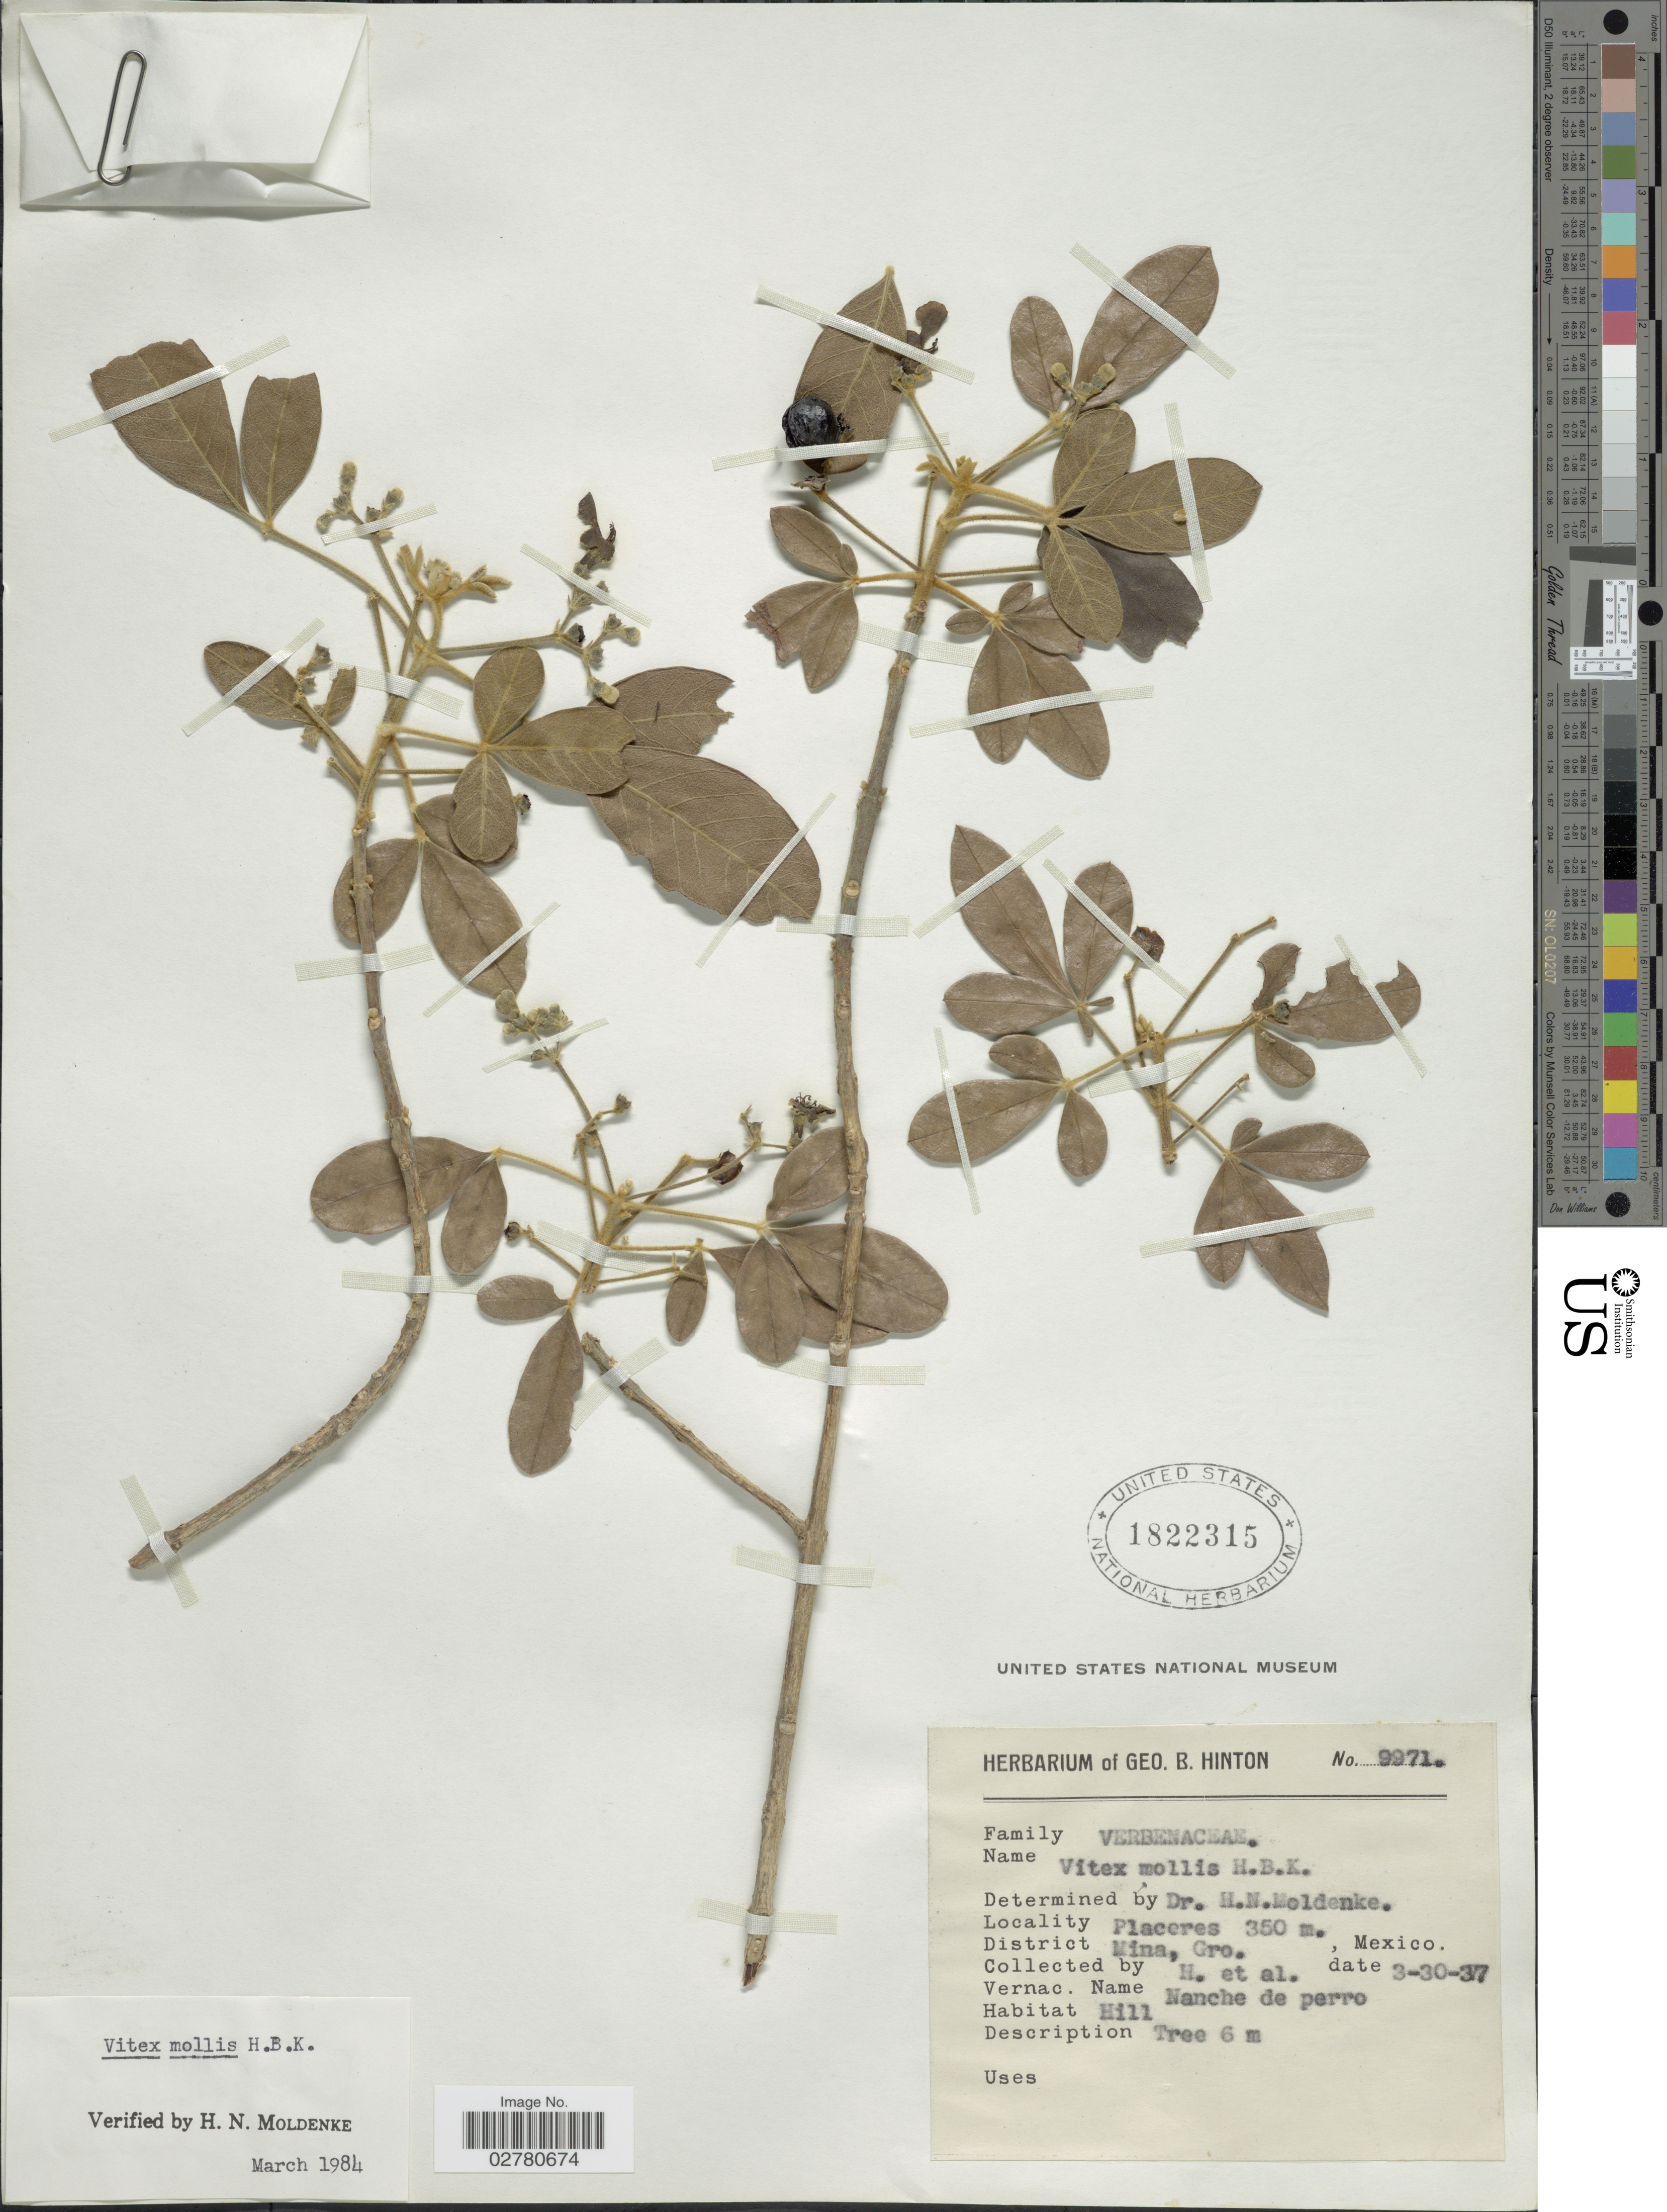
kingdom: Plantae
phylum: Tracheophyta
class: Magnoliopsida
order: Lamiales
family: Lamiaceae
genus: Vitex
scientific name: Vitex mollis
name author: Kunth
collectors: G. B. Hinton & et al.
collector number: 9971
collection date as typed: Transcribed d/m/y: 30/3/37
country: Mexico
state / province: Guerrero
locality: Placeres. District Mina.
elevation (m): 350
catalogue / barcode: US 1822315